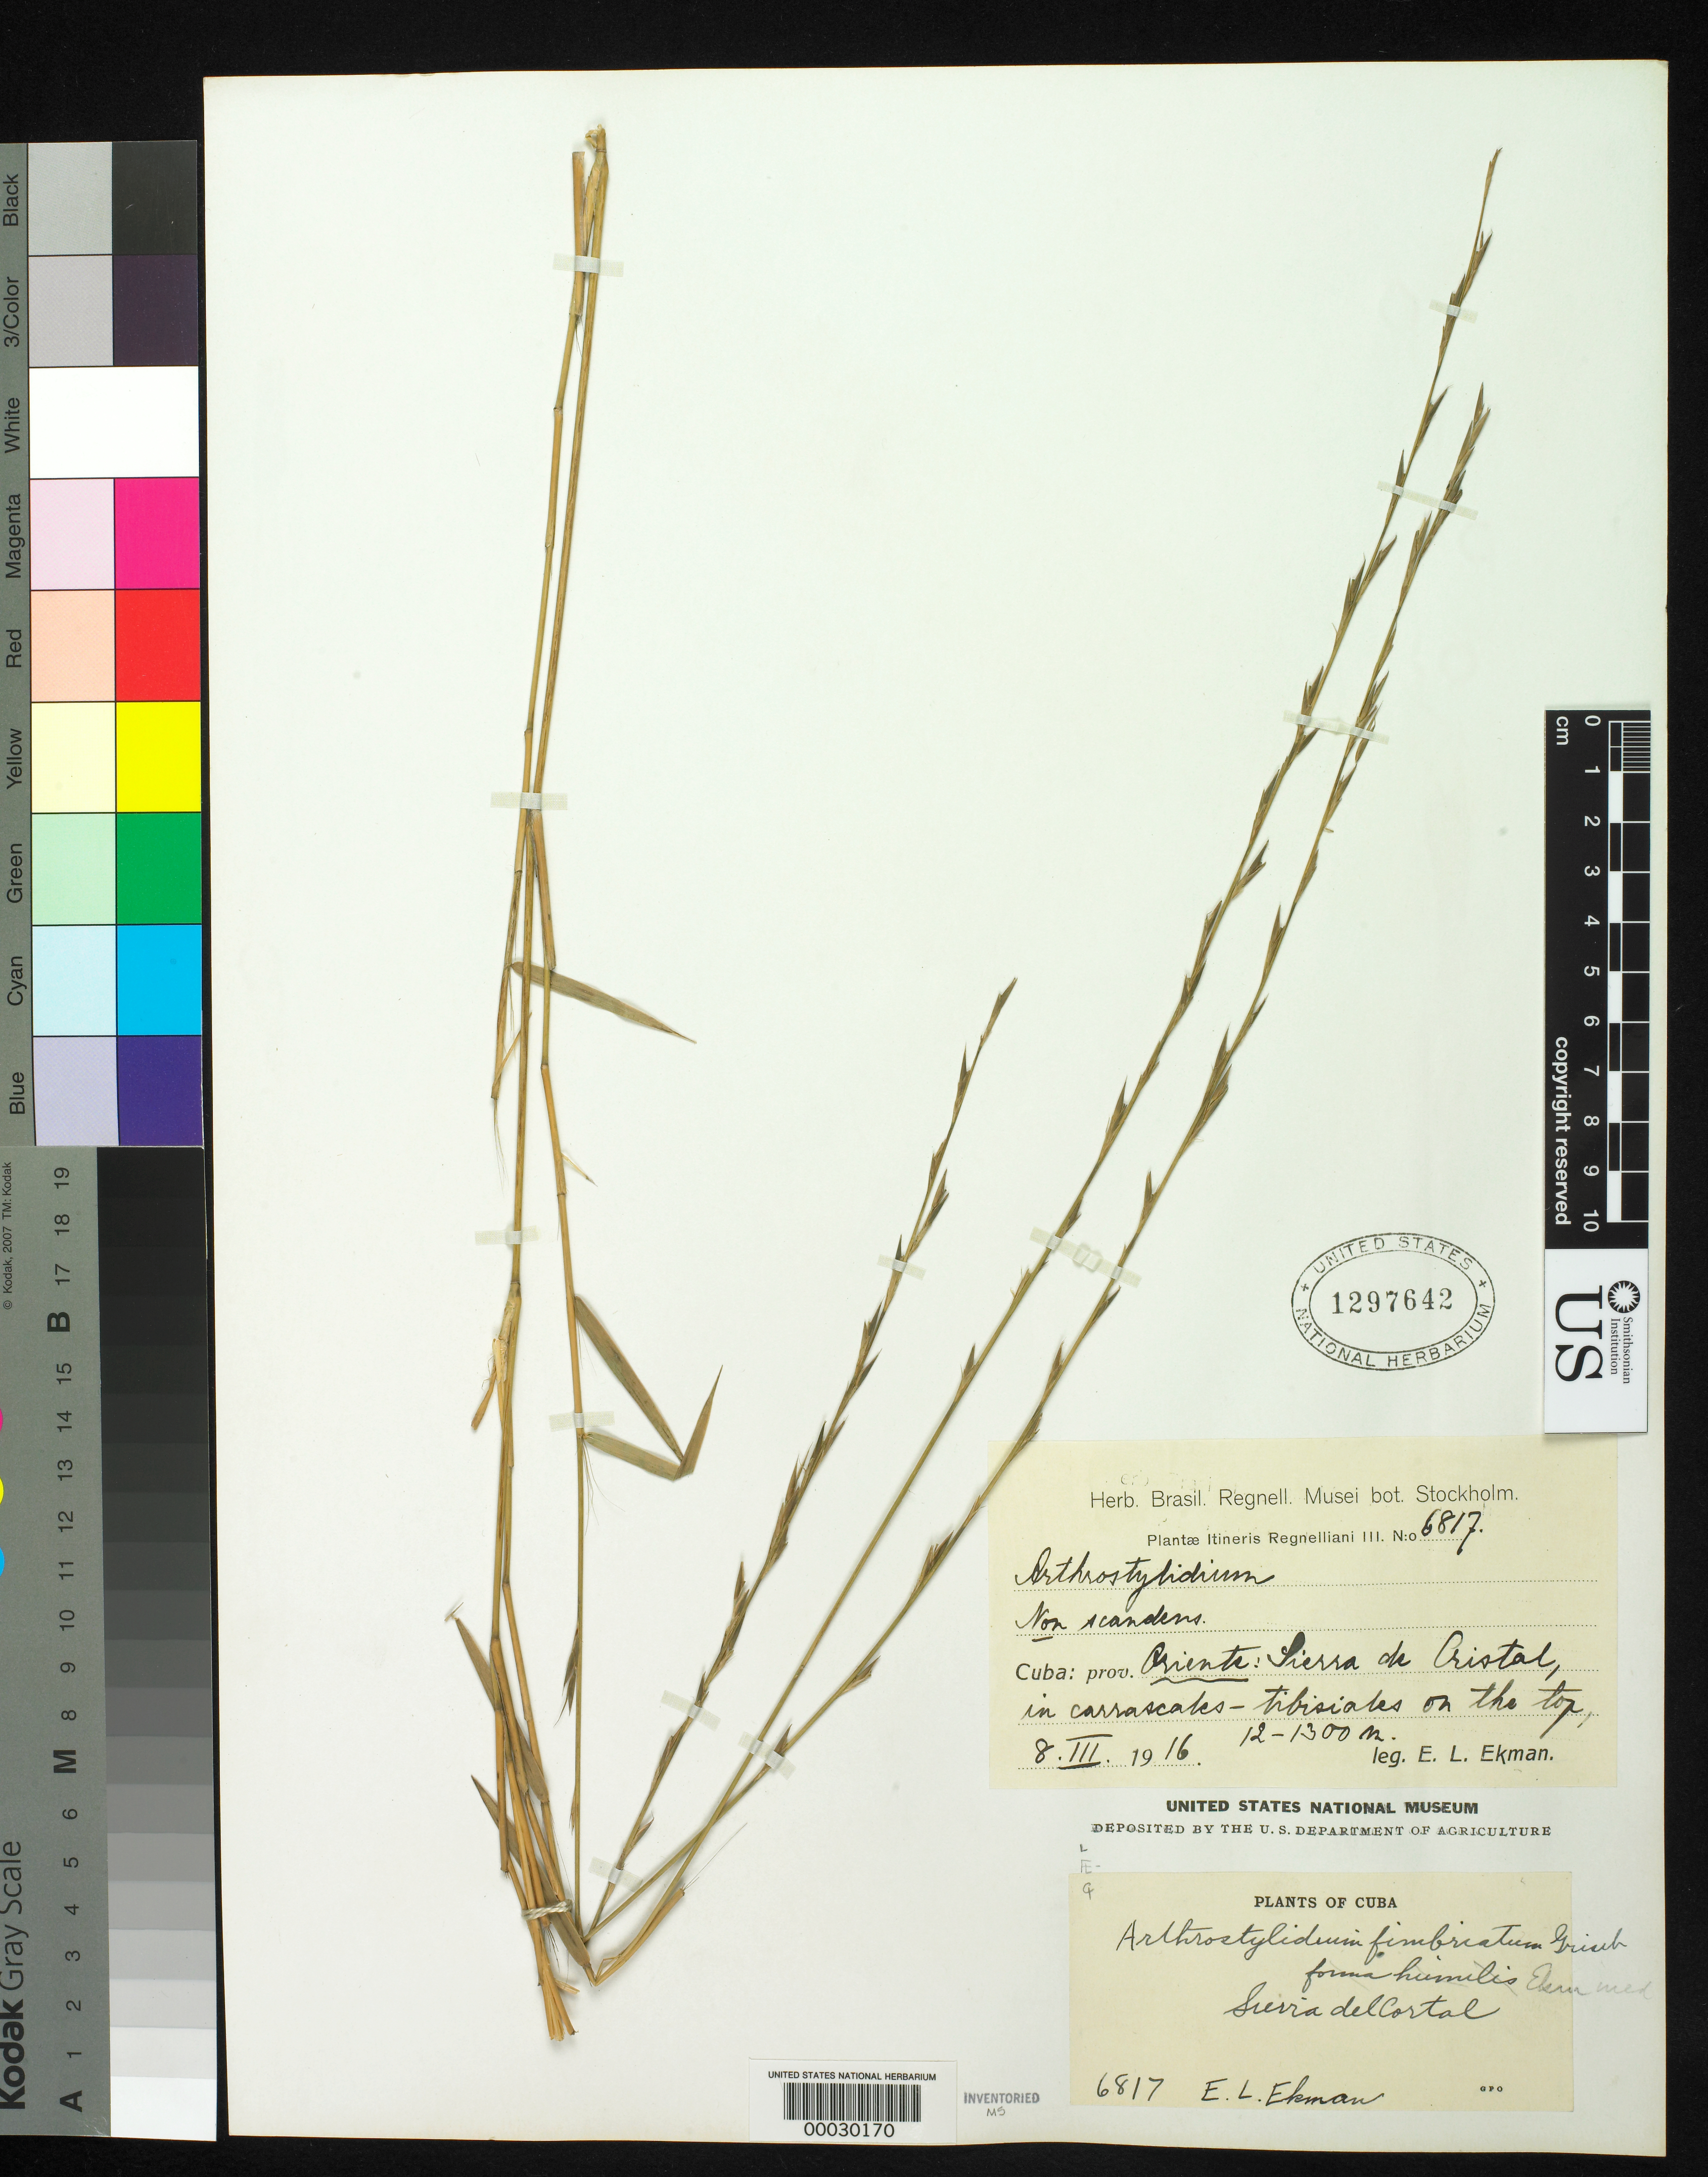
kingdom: Plantae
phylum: Tracheophyta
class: Liliopsida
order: Poales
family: Poaceae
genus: Arthrostylidium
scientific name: Arthrostylidium fimbriatum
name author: Griseb.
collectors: E. L. Ekman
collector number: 6817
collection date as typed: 08 Mar 1916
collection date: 1916-03-08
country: Cuba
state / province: Oriente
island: Greater Antilles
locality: Sierra de cristal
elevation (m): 1200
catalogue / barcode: US 1297642